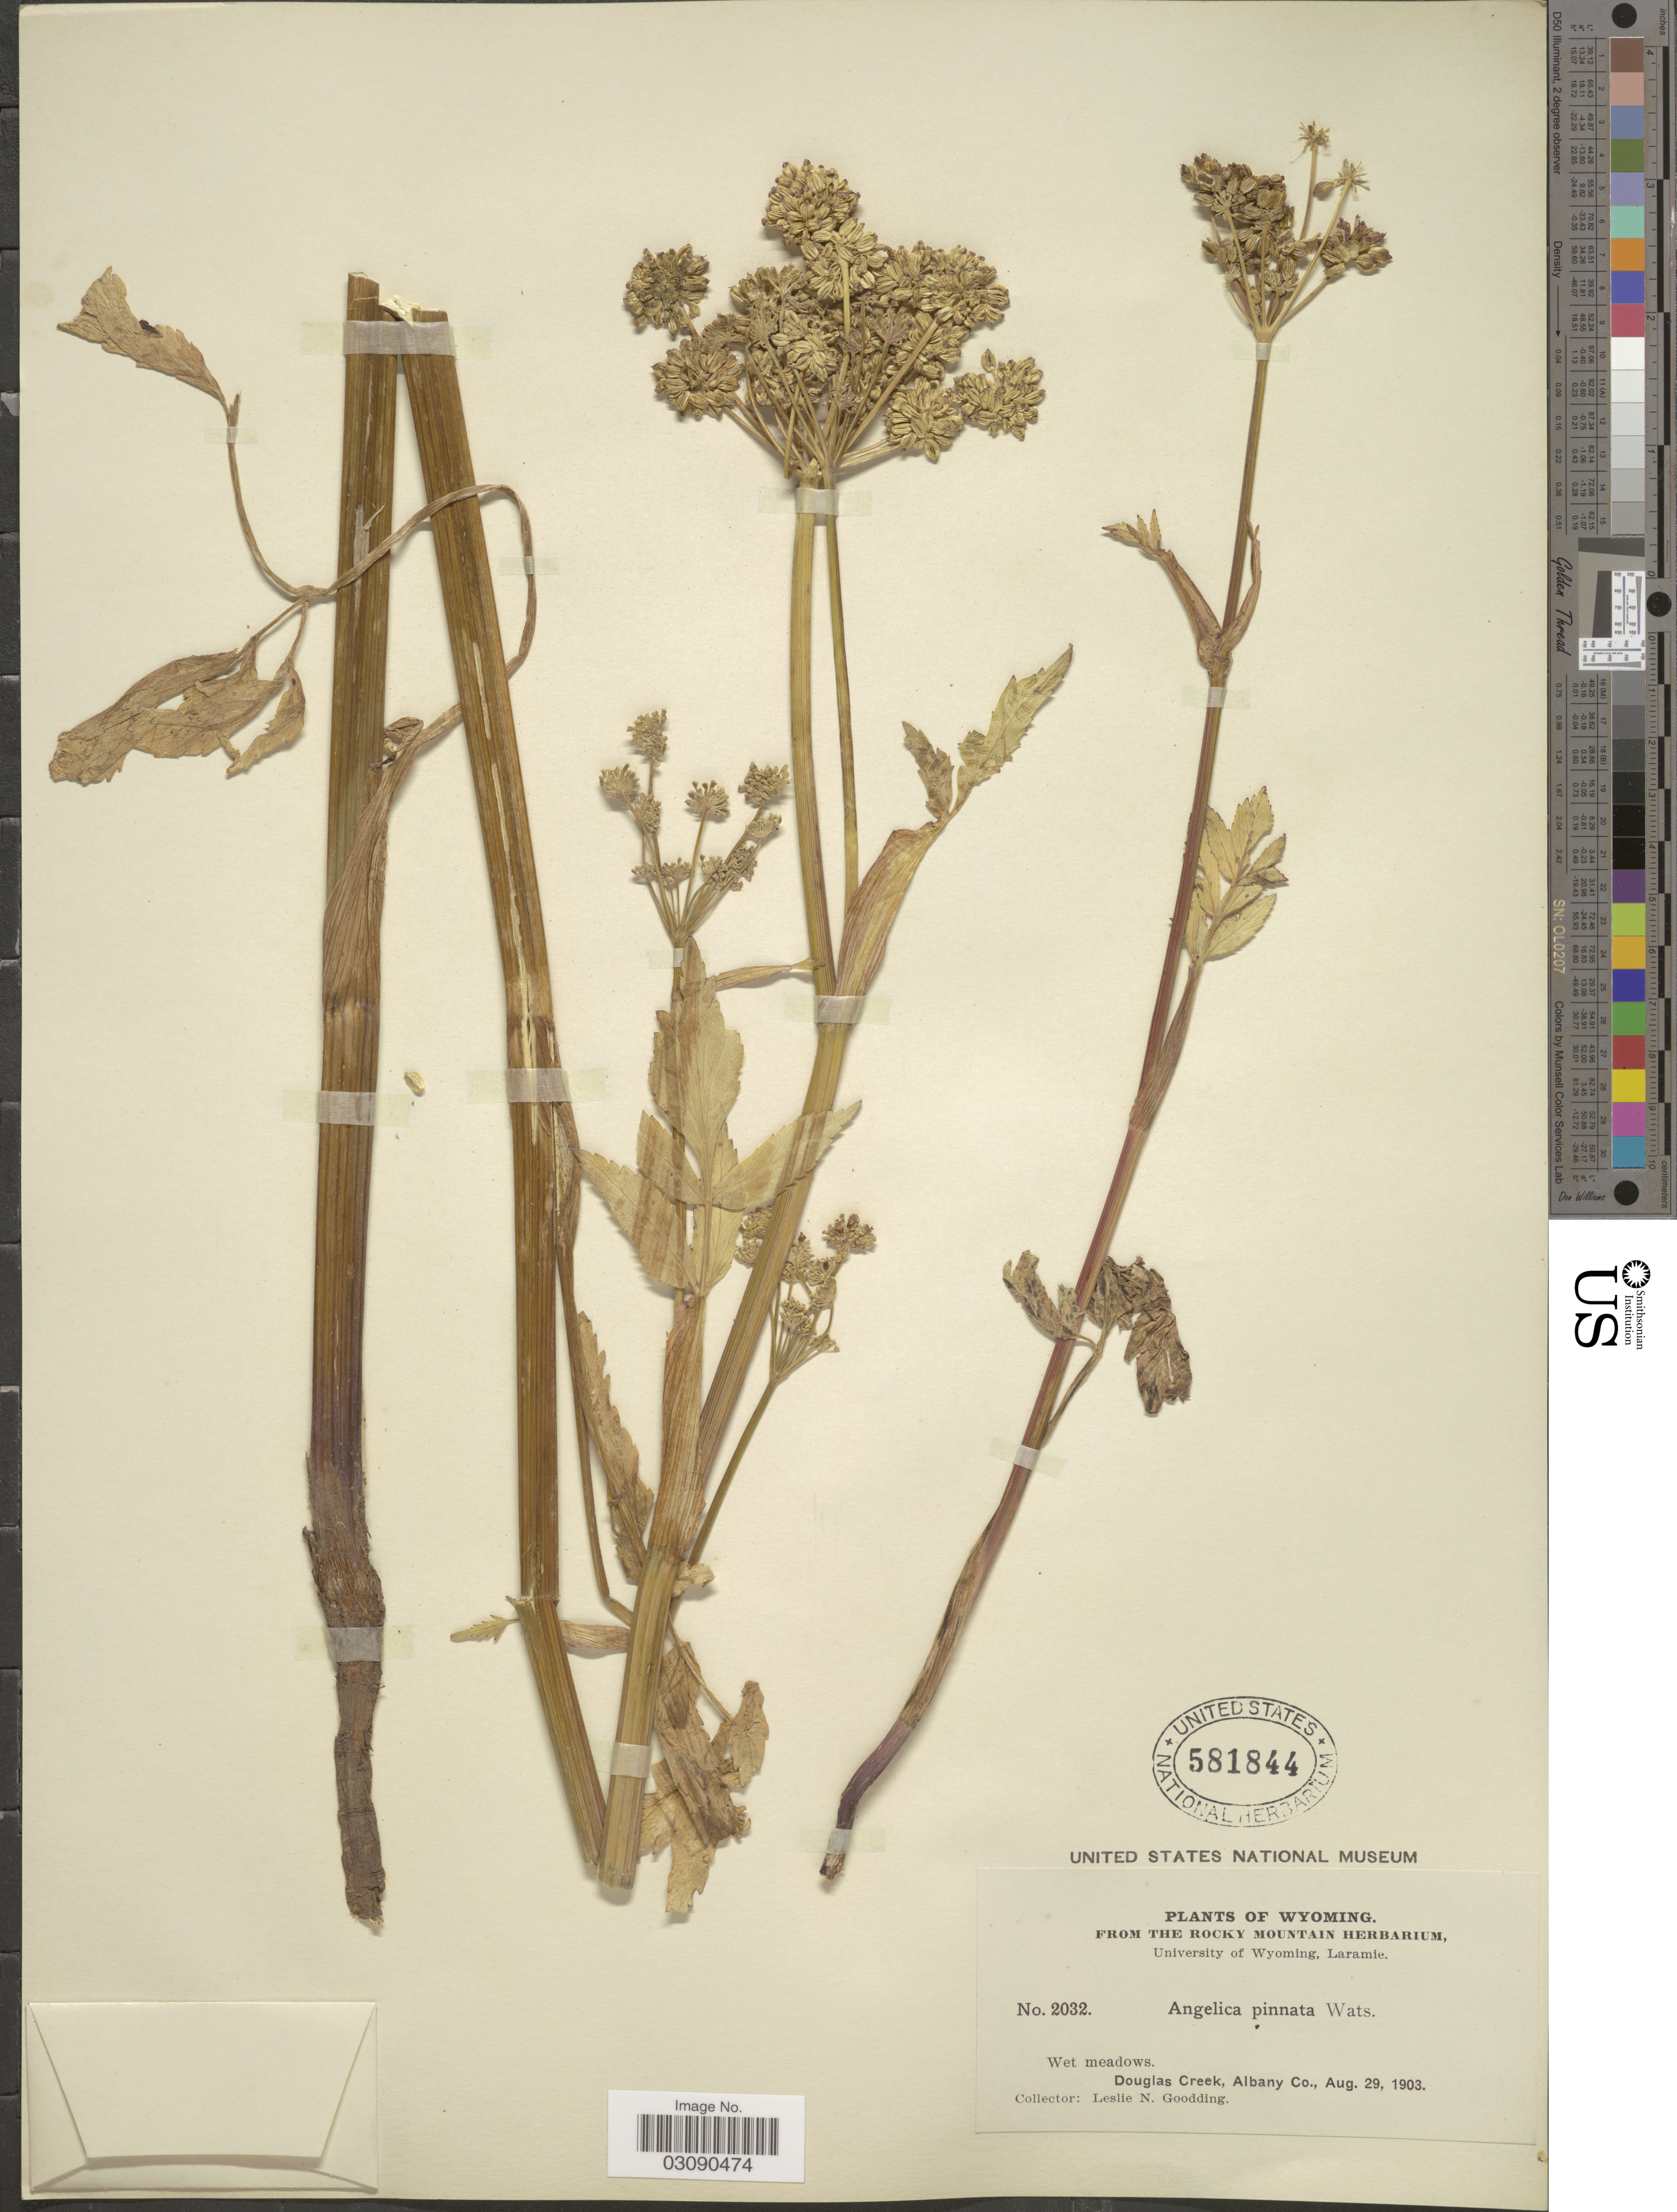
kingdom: Plantae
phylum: Tracheophyta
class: Magnoliopsida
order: Apiales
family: Apiaceae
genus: Angelica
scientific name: Angelica pinnata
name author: S. Watson in C. King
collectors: L. N. Goodding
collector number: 2032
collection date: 1903-08-29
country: United States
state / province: Wyoming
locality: Douglas Creek, Albany Co.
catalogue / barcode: US 581844